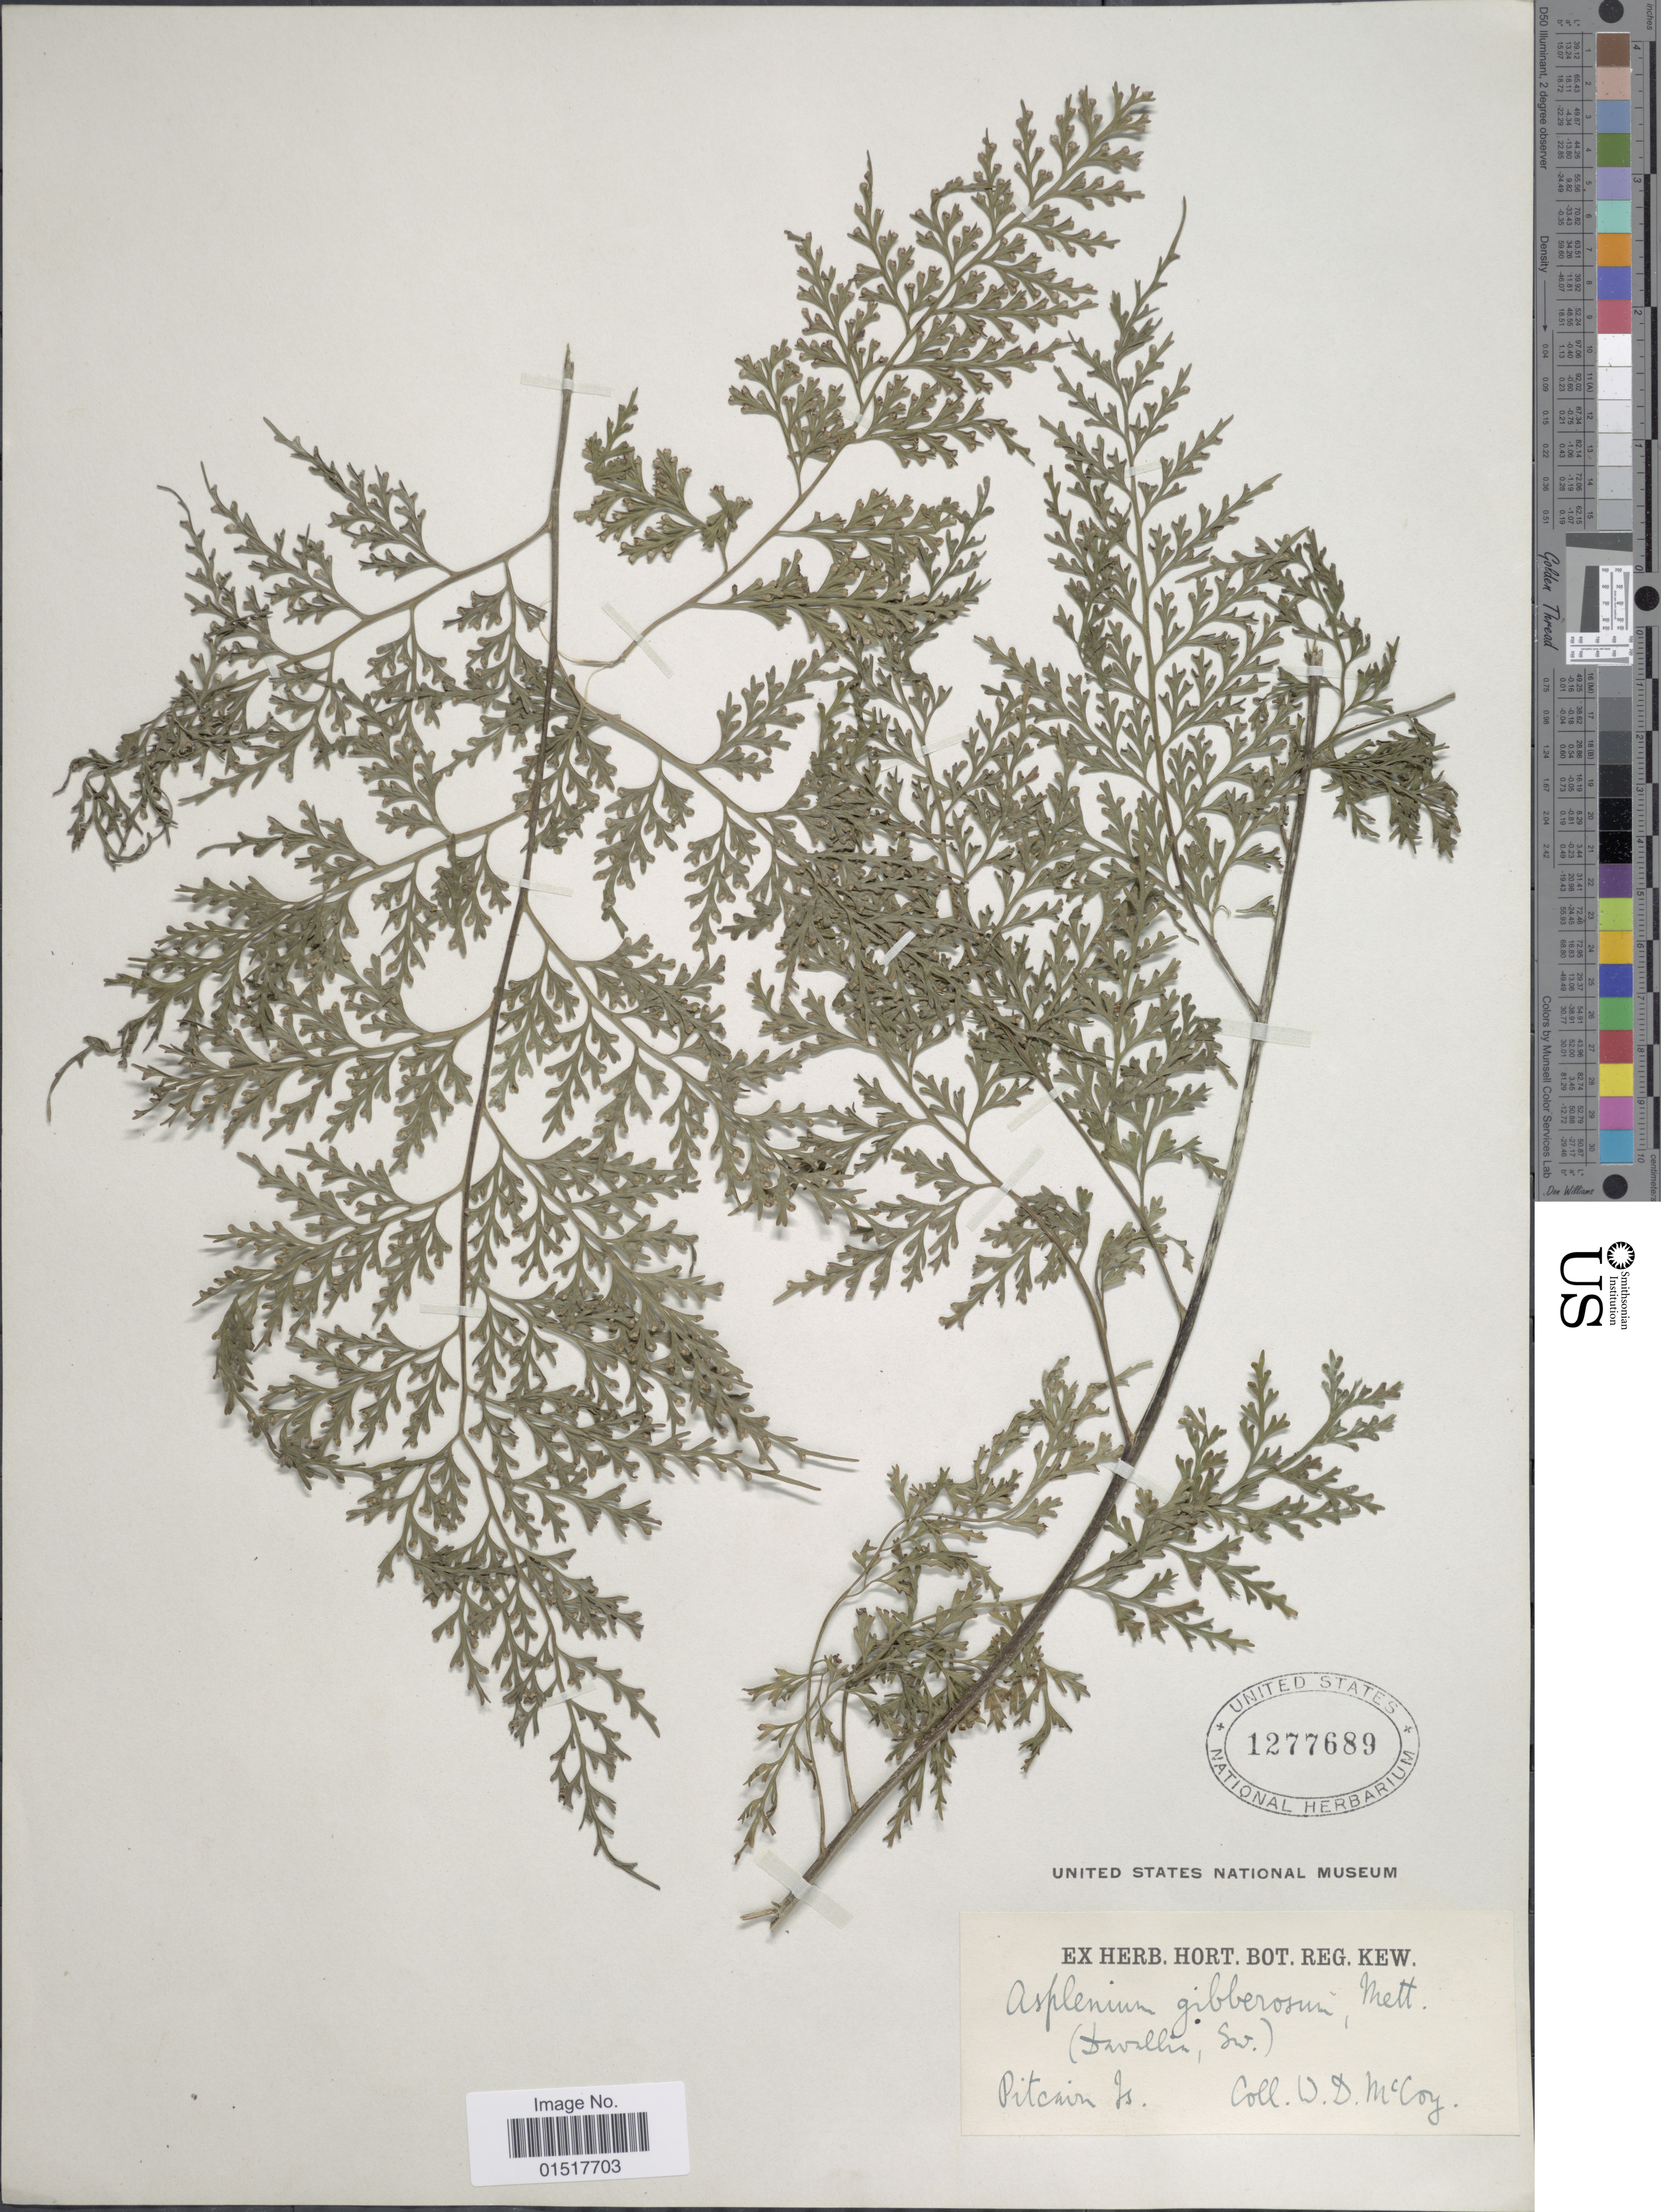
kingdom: Plantae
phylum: Tracheophyta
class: Polypodiopsida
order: Polypodiales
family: Aspleniaceae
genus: Asplenium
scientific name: Asplenium gibberosum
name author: (G. Forst.) Mett.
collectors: W. McCoy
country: Pitcairn Islands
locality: Pitcairn Is.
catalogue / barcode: US 1277689